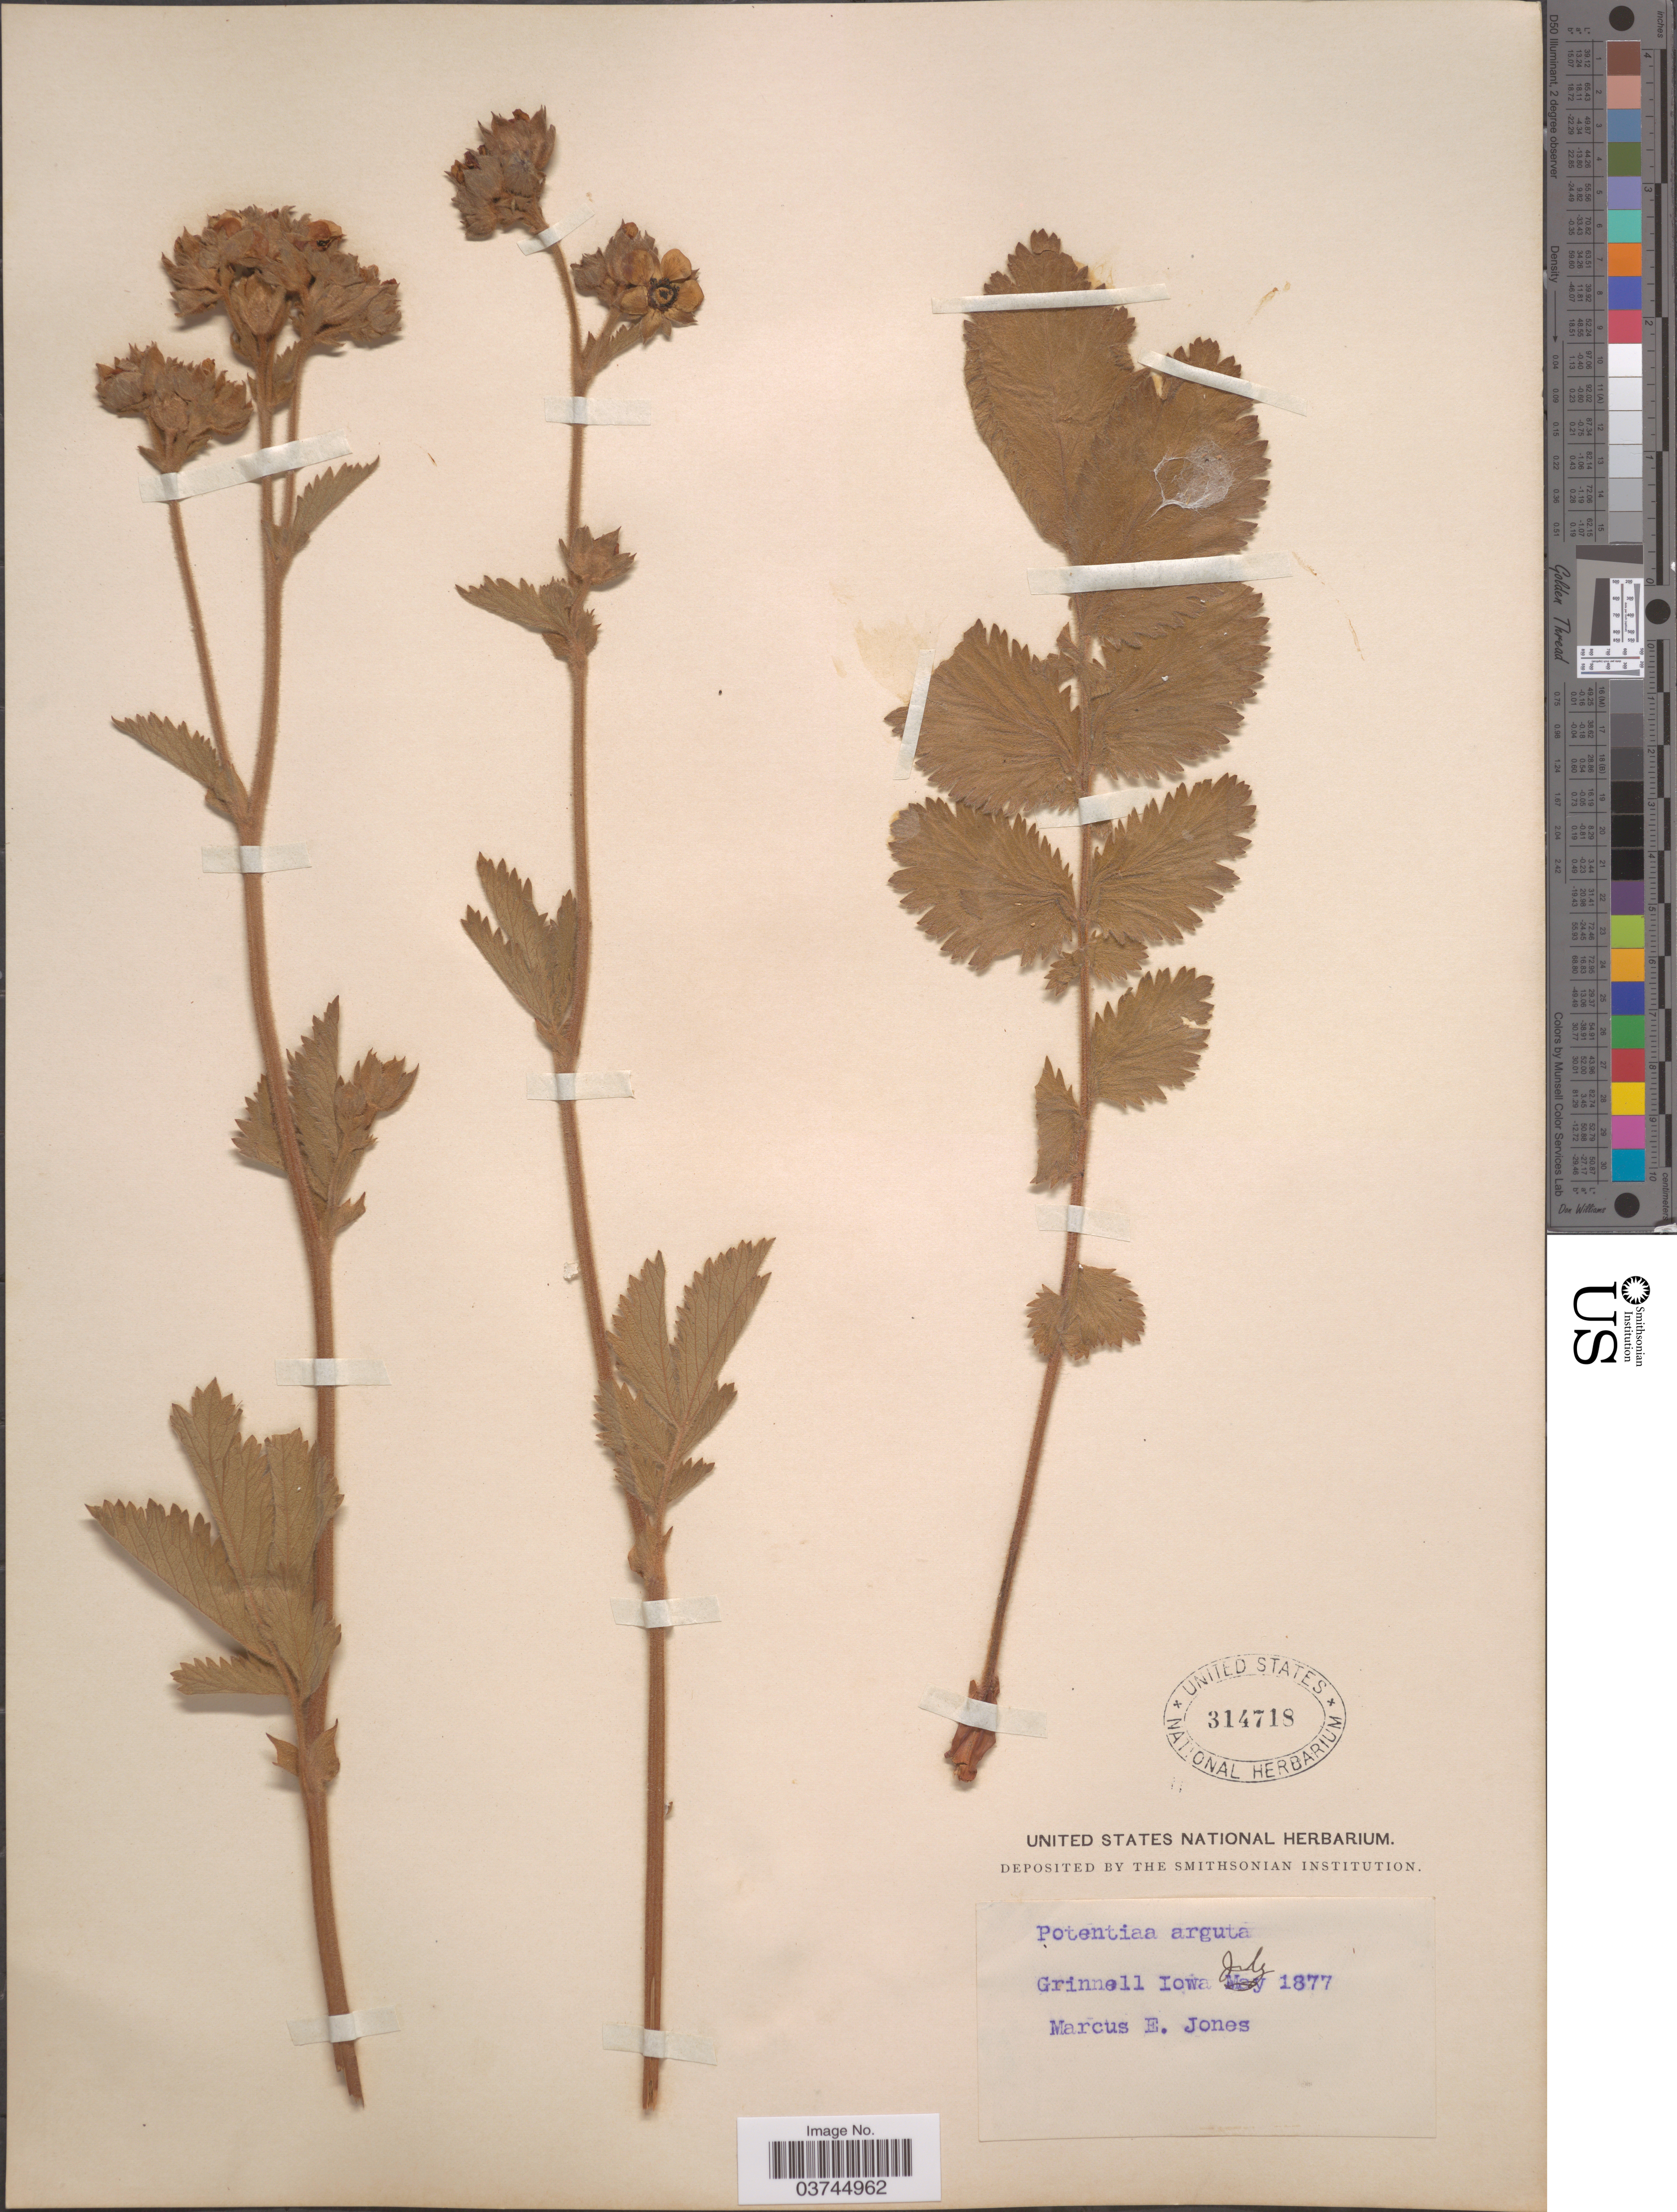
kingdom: Plantae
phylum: Tracheophyta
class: Magnoliopsida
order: Rosales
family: Rosaceae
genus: Drymocallis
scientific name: Drymocallis arguta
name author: (Pursh) Rydb.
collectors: M. E. Jones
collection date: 1877-07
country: United States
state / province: Iowa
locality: Grinnell.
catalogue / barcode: US 314718